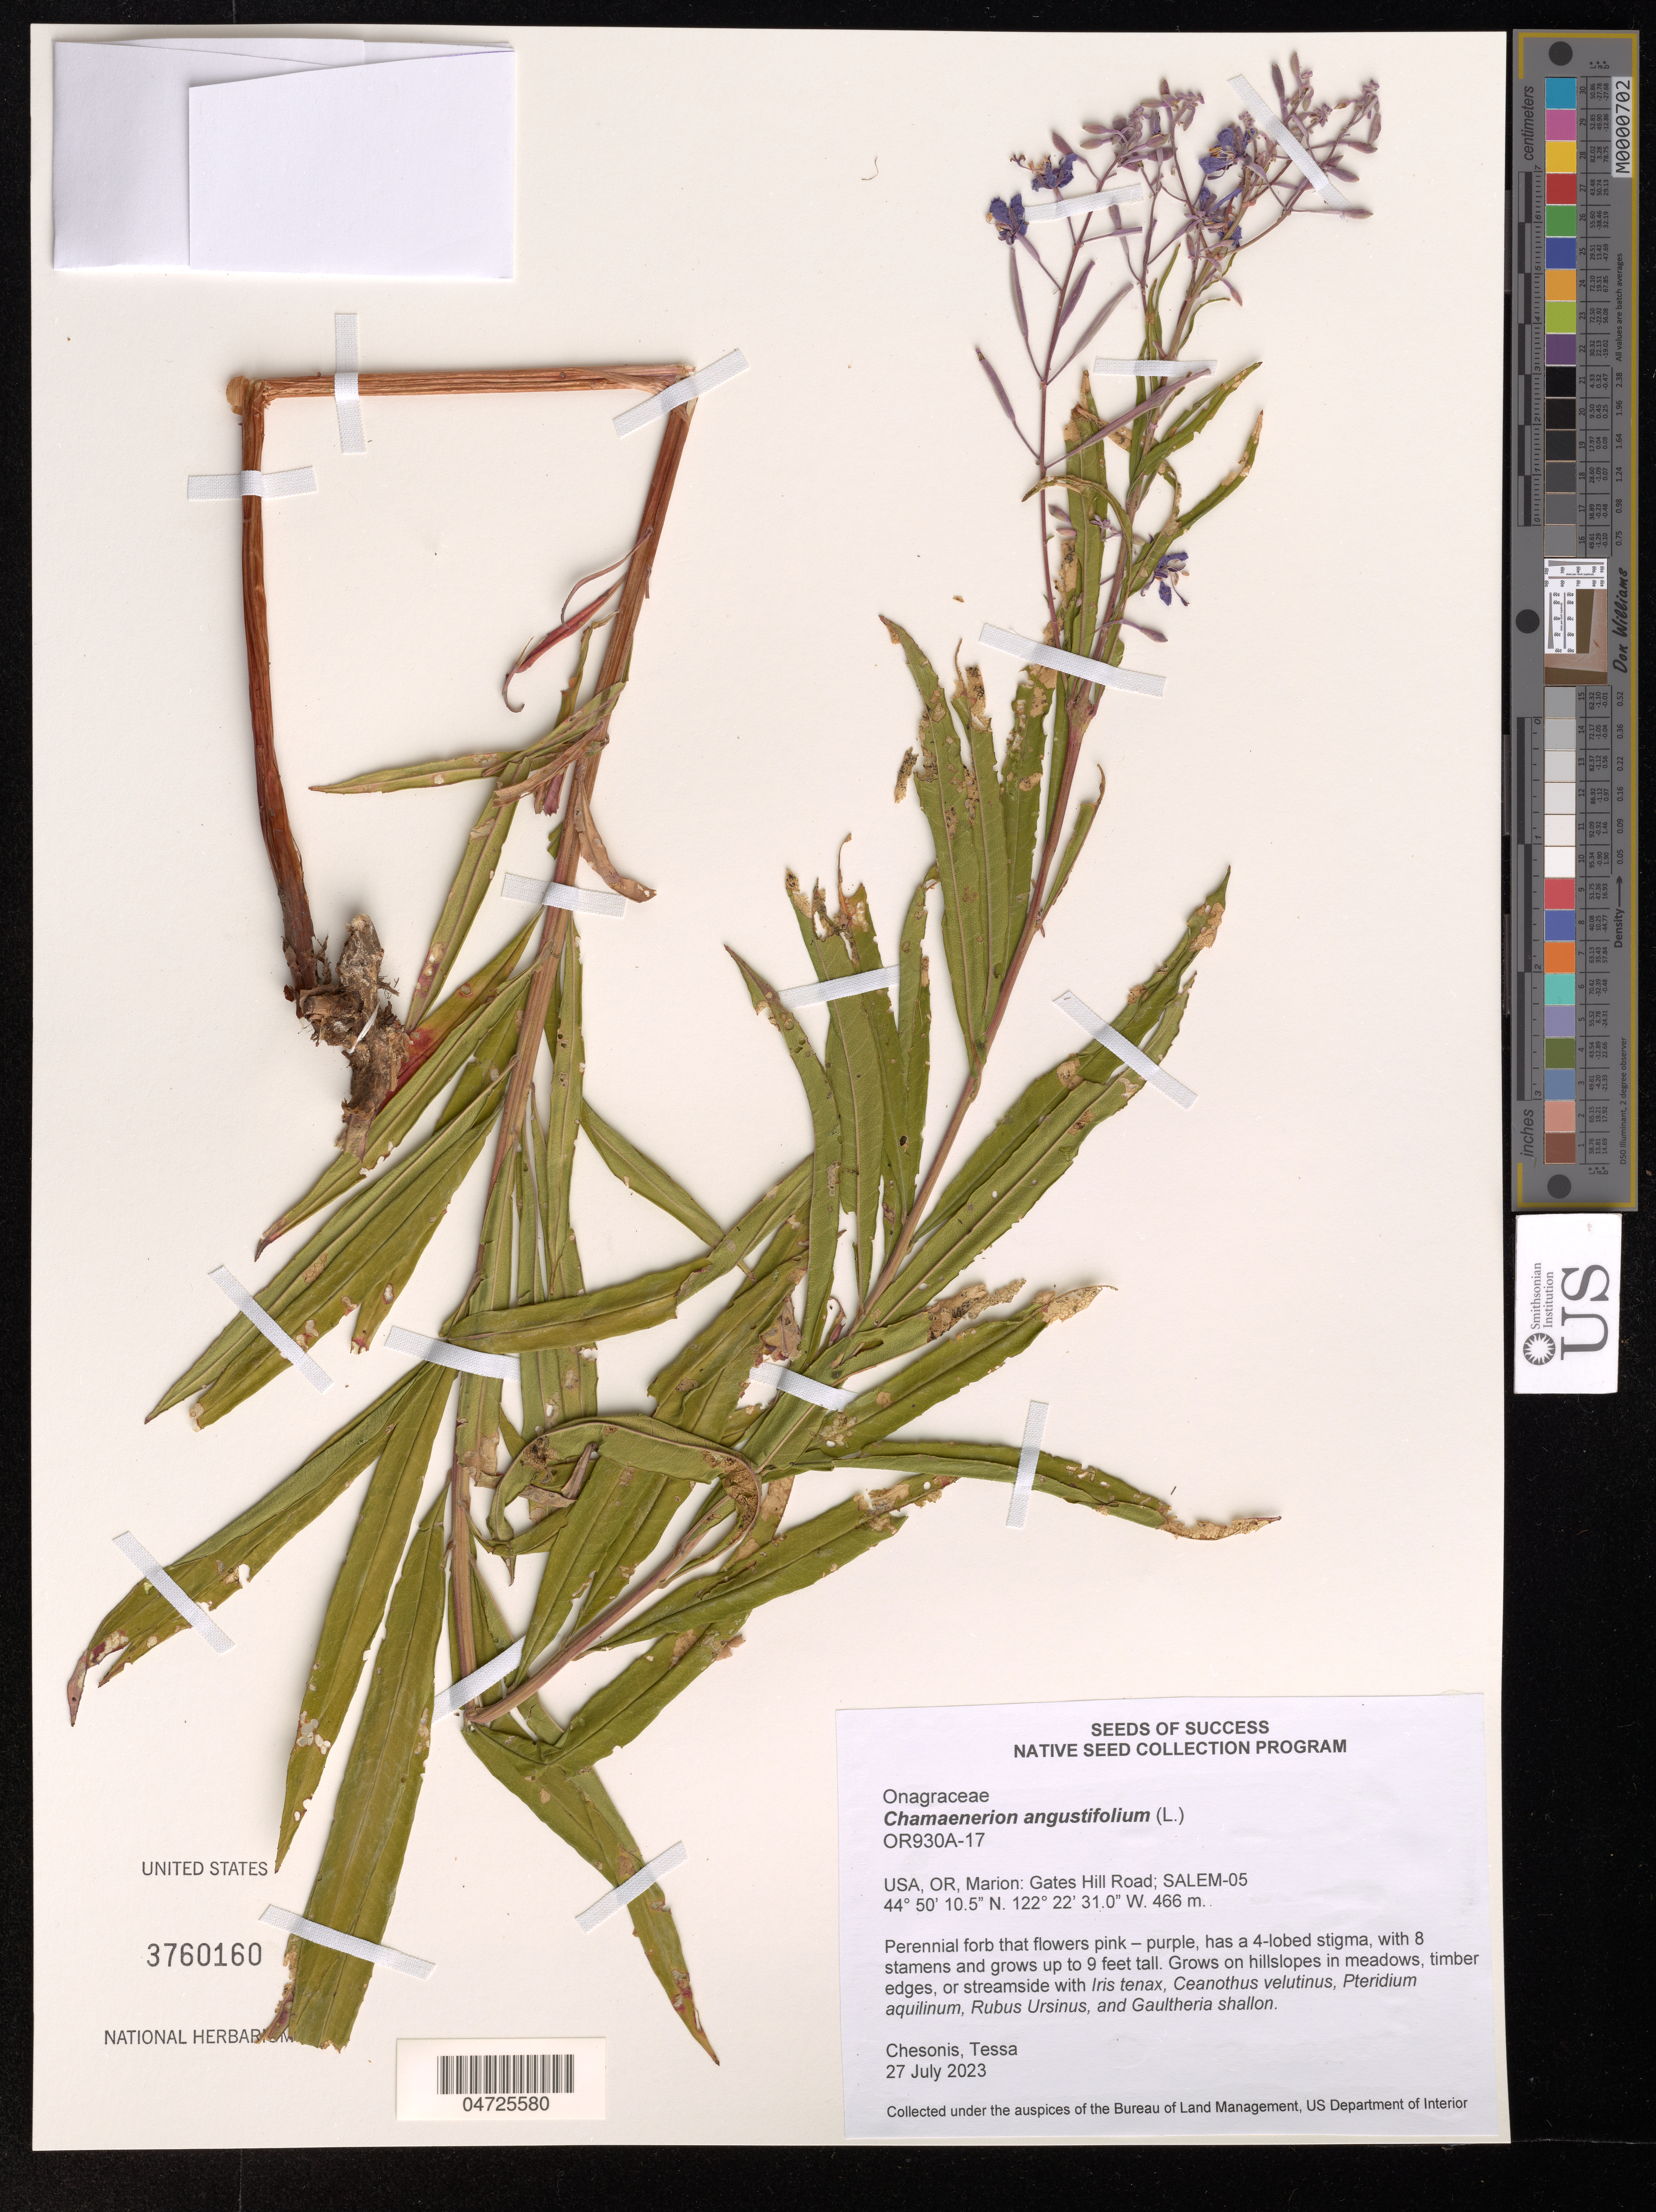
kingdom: Plantae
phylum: Tracheophyta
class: Magnoliopsida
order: Myrtales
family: Onagraceae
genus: Chamaenerion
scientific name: Chamaenerion angustifolium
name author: (L.) Scop.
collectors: T. Chesonis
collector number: OR930A-17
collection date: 2023-07-27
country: United States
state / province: Oregon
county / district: Marion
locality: Marion: Gates Hill Road; SALEM-05.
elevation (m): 466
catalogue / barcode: US 3760160